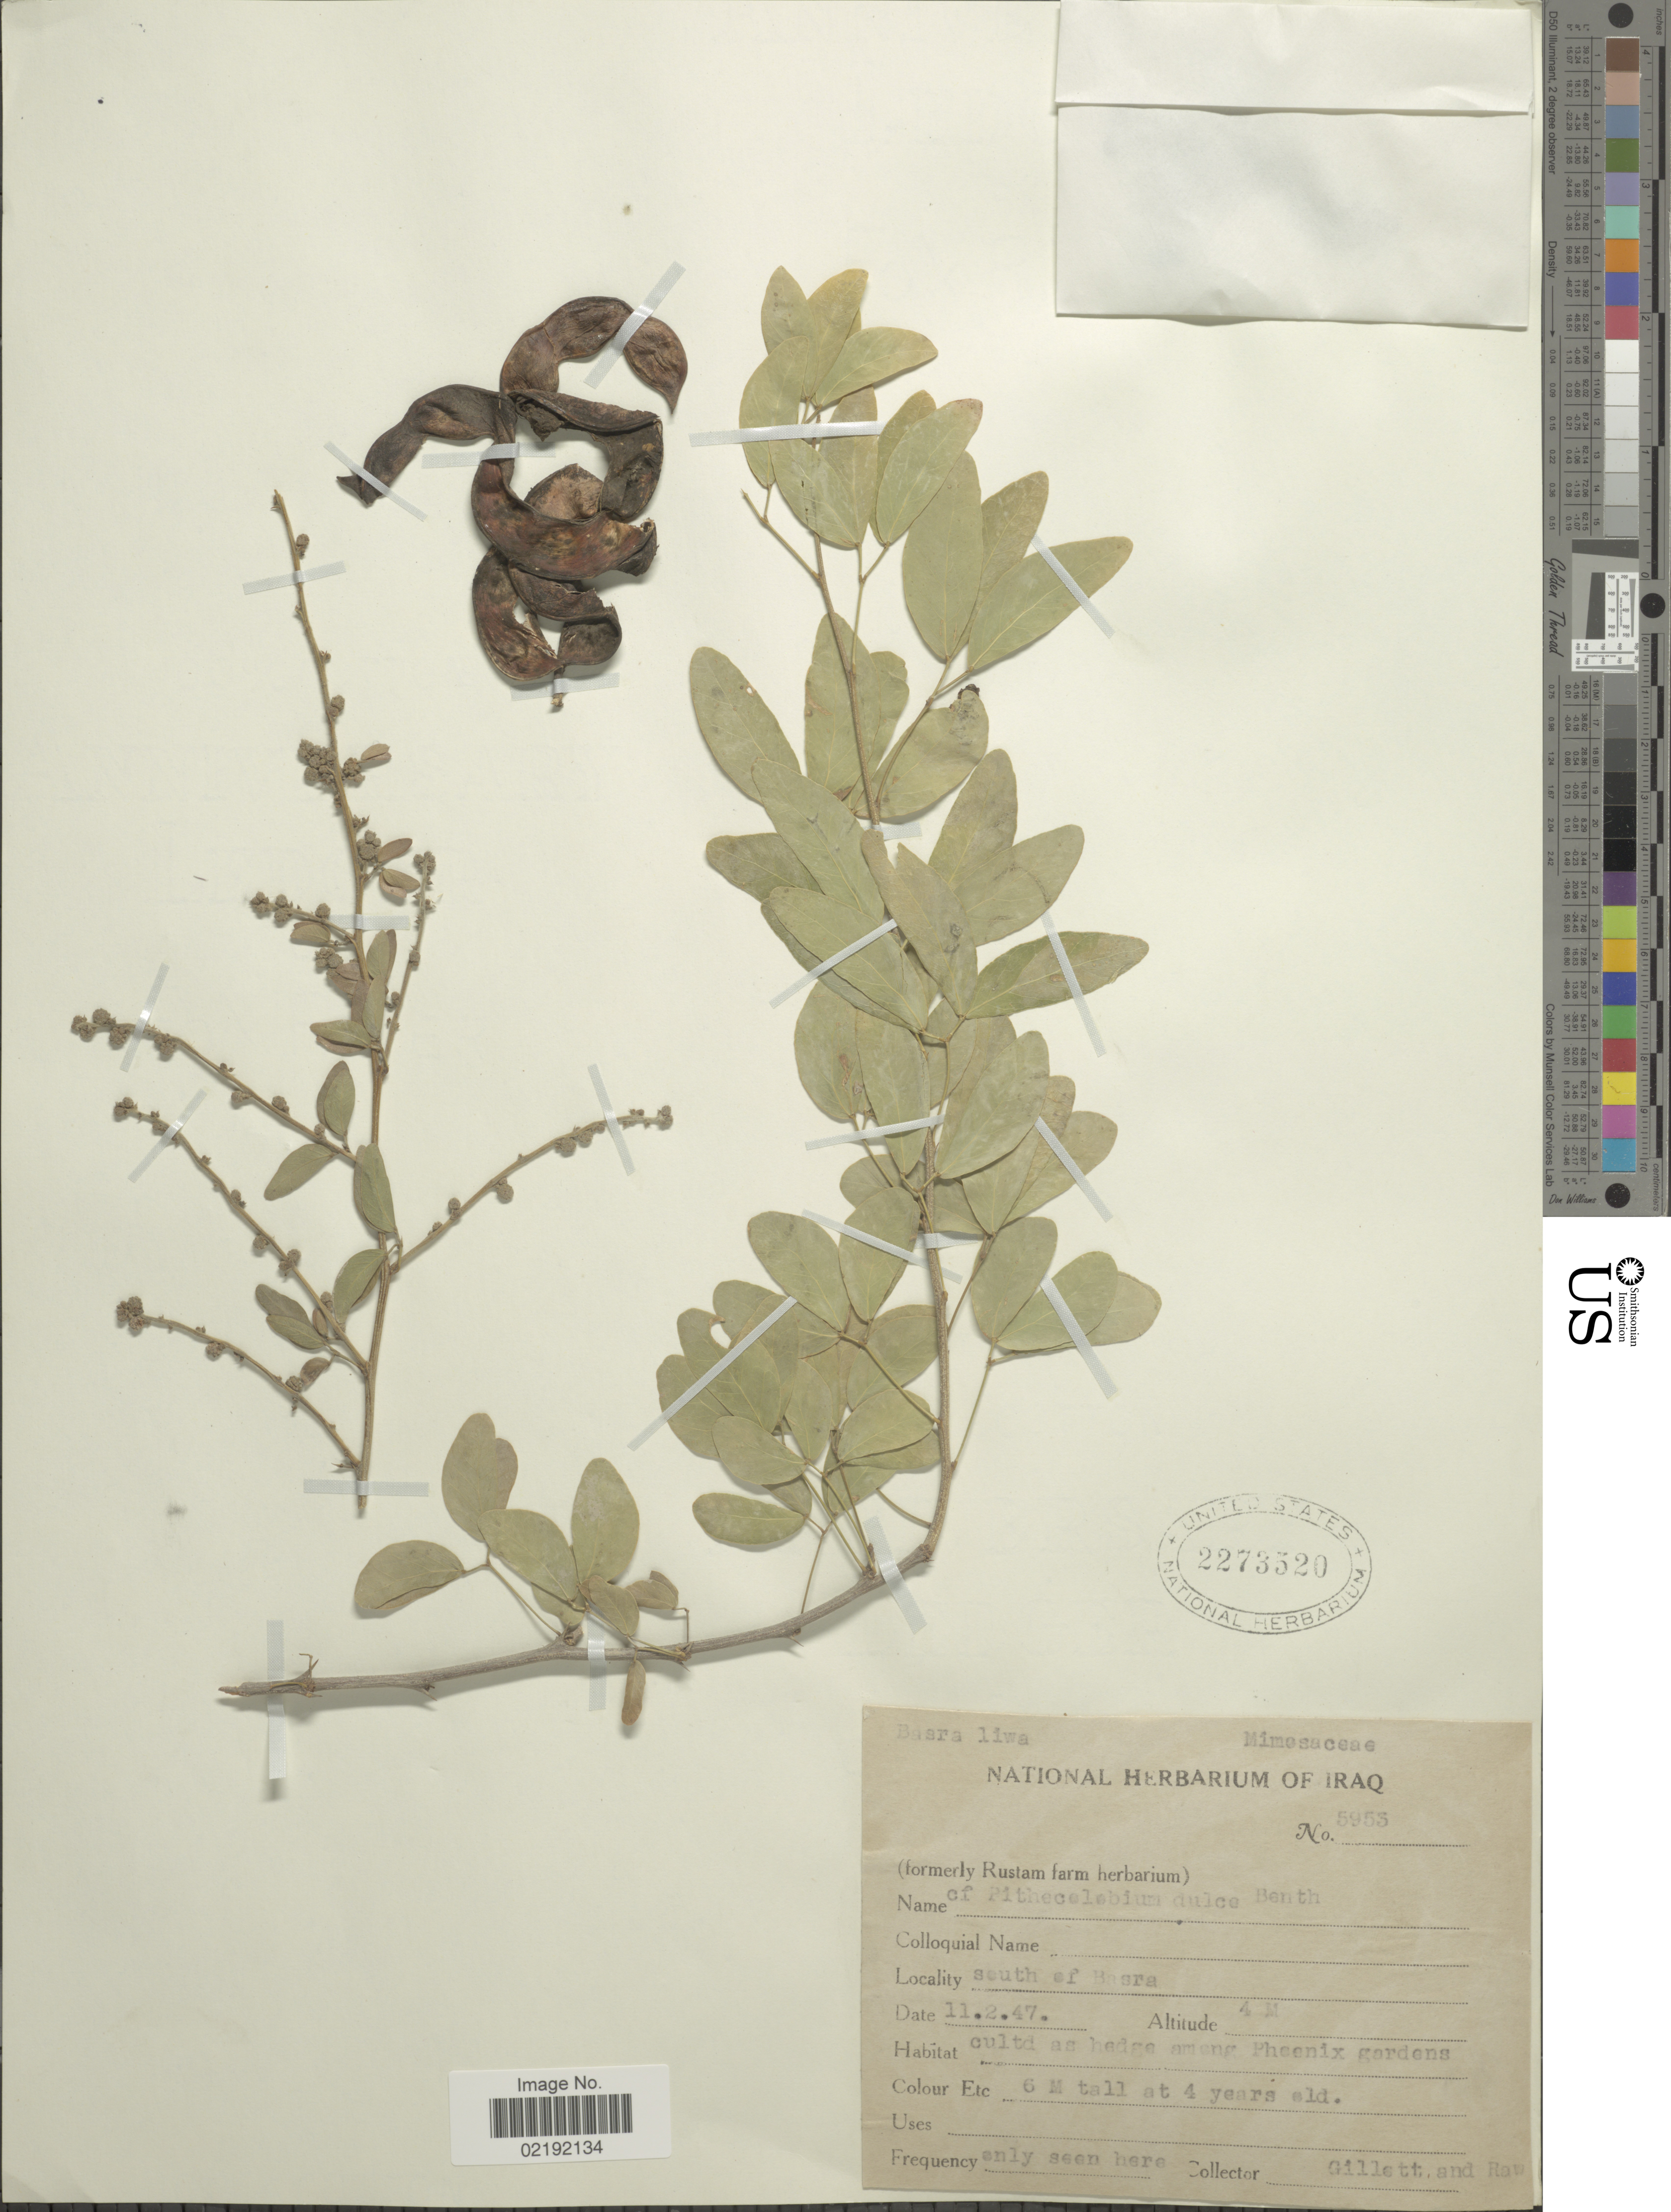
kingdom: Plantae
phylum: Tracheophyta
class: Magnoliopsida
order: Fabales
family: Fabaceae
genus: Pithecellobium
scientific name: Pithecellobium dulce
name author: (Roxb.) Benth.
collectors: Gillett, -- & -. Rawi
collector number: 5953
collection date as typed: Transcribed d/m/y: 11/2/47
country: Iraq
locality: South of Basra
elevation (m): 4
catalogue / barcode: US 2273520